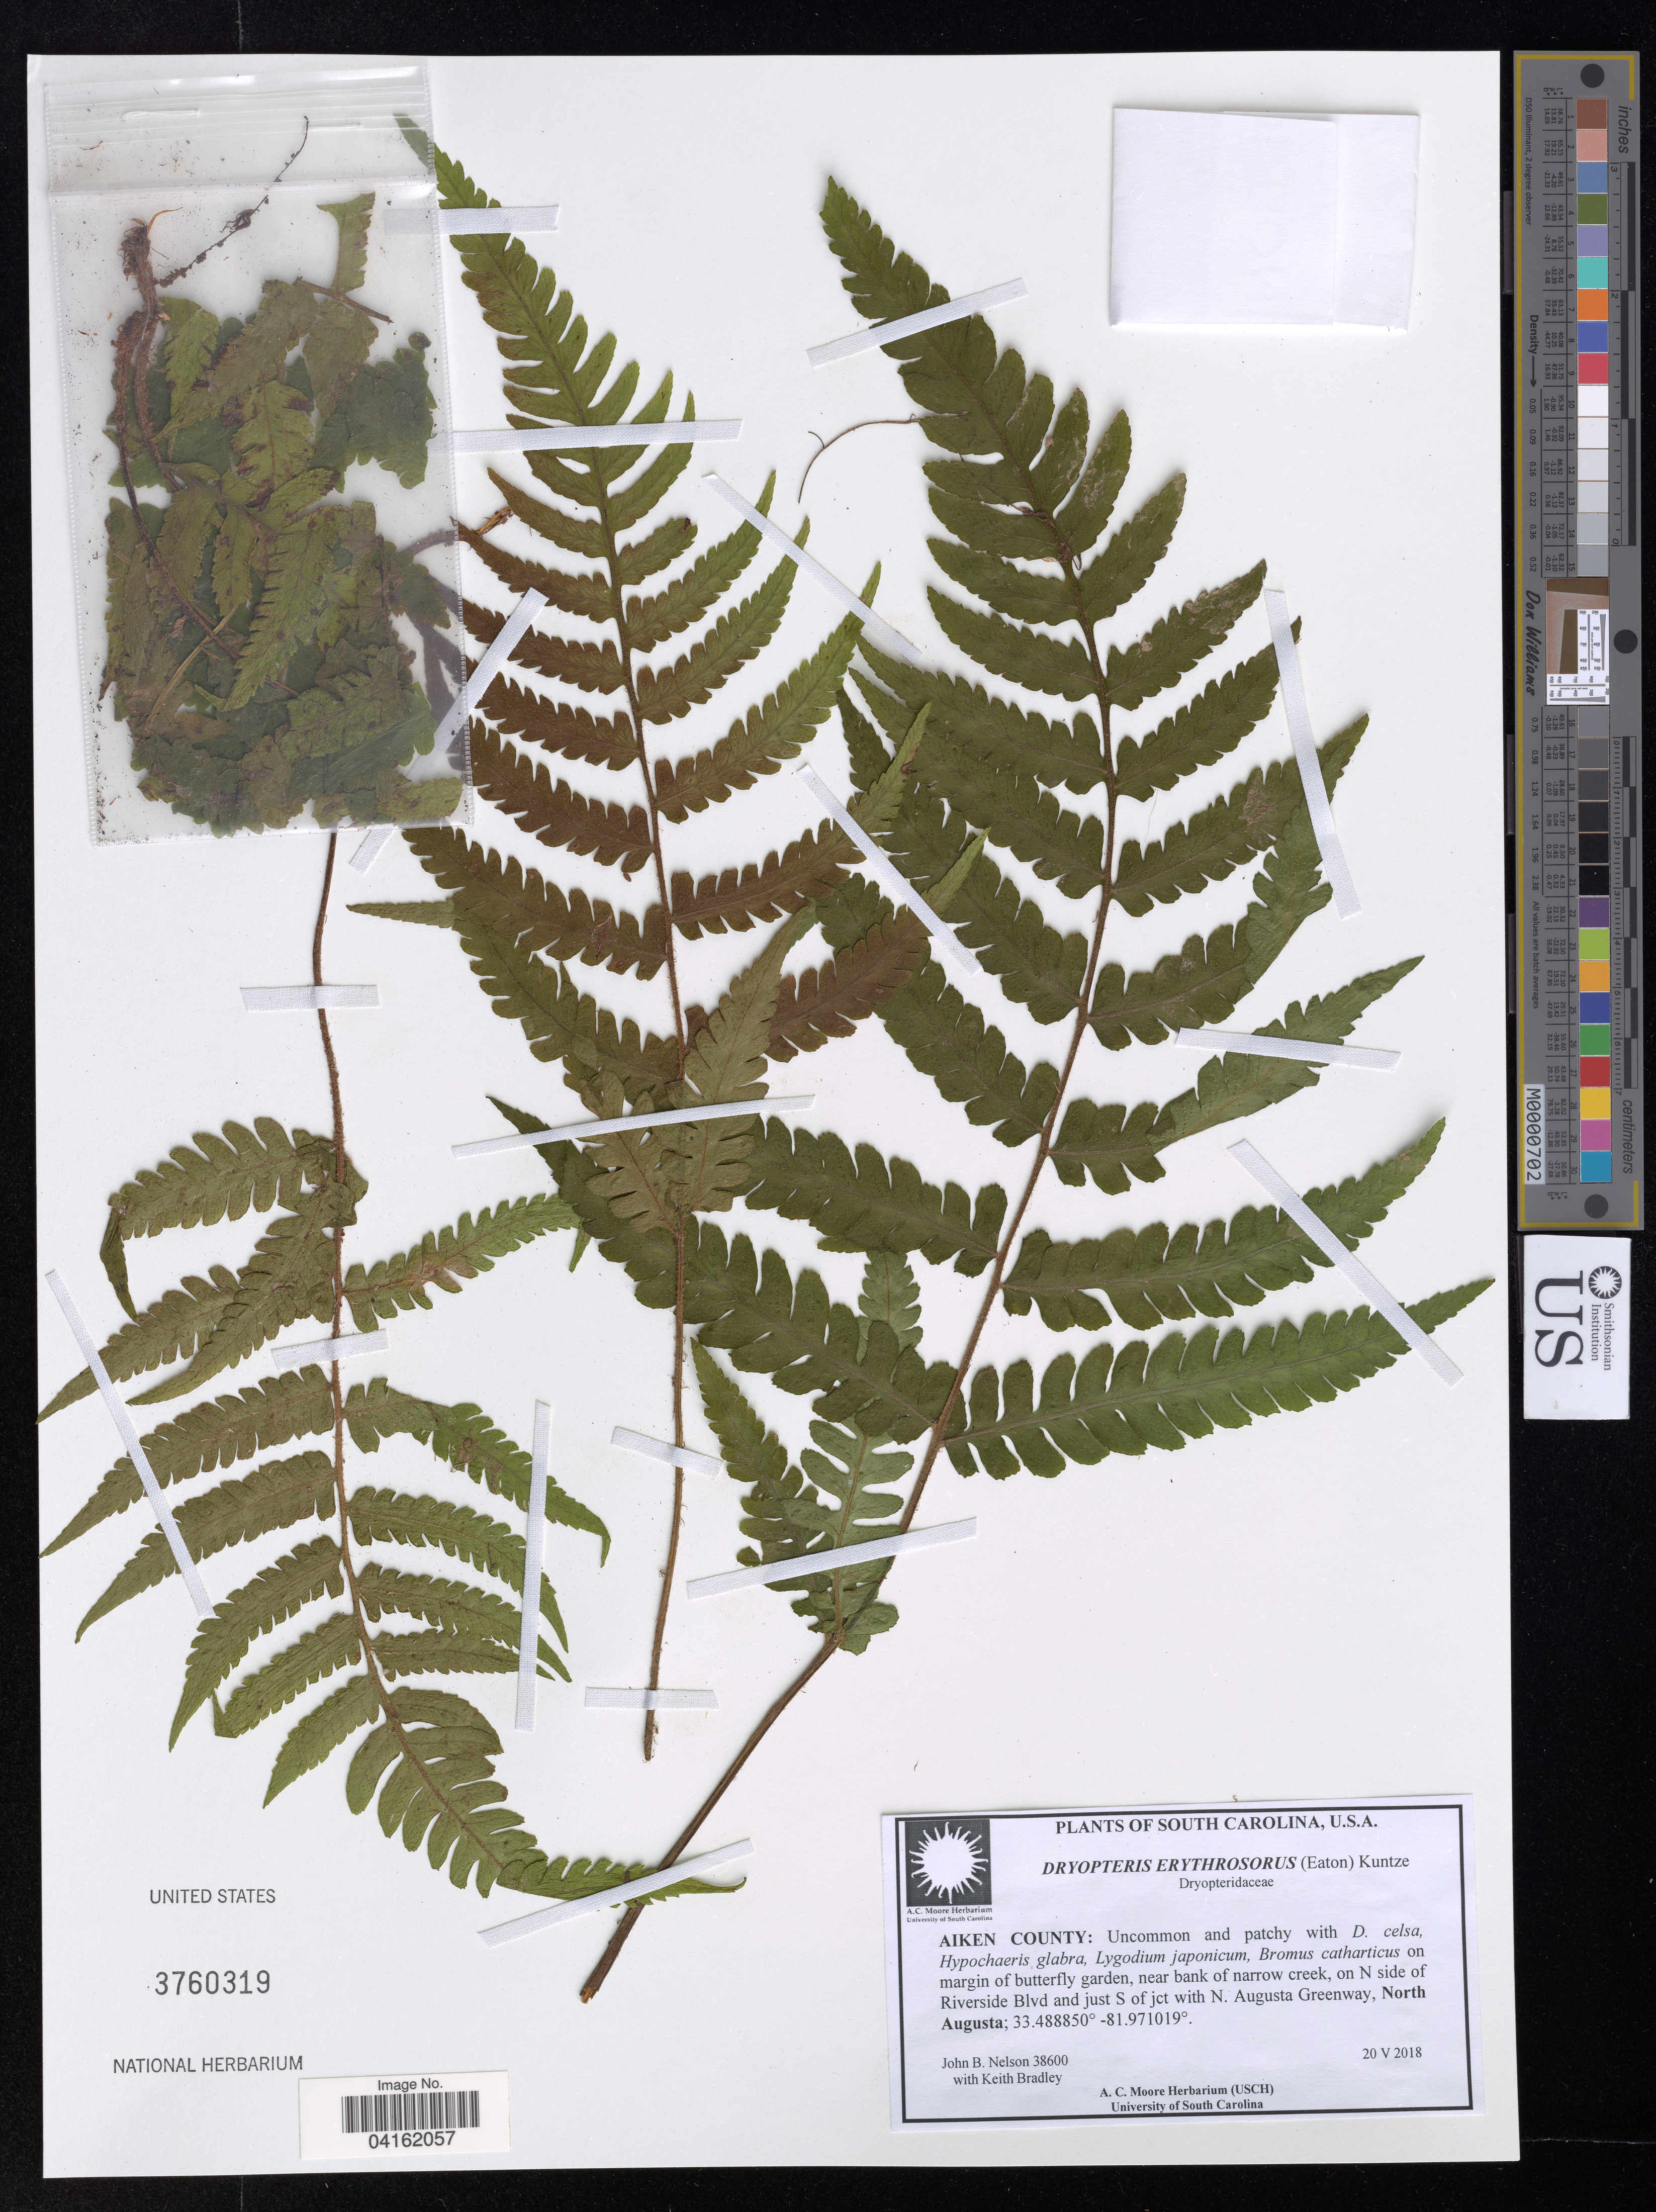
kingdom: Plantae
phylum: Tracheophyta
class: Polypodiopsida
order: Polypodiales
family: Dryopteridaceae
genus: Dryopteris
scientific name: Dryopteris erythrosora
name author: (D.C. Eaton) Kuntze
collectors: J. Nelson & K. Bradley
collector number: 38600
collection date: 2018-05-20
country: United States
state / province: South Carolina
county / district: Aiken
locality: Aiken County: on margin of butterfly garden, near bank of narrow creek, on N side of Riverside Blvd and just S of jct with N. Augusta Greenway, North Augusta.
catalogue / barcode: US 3760319